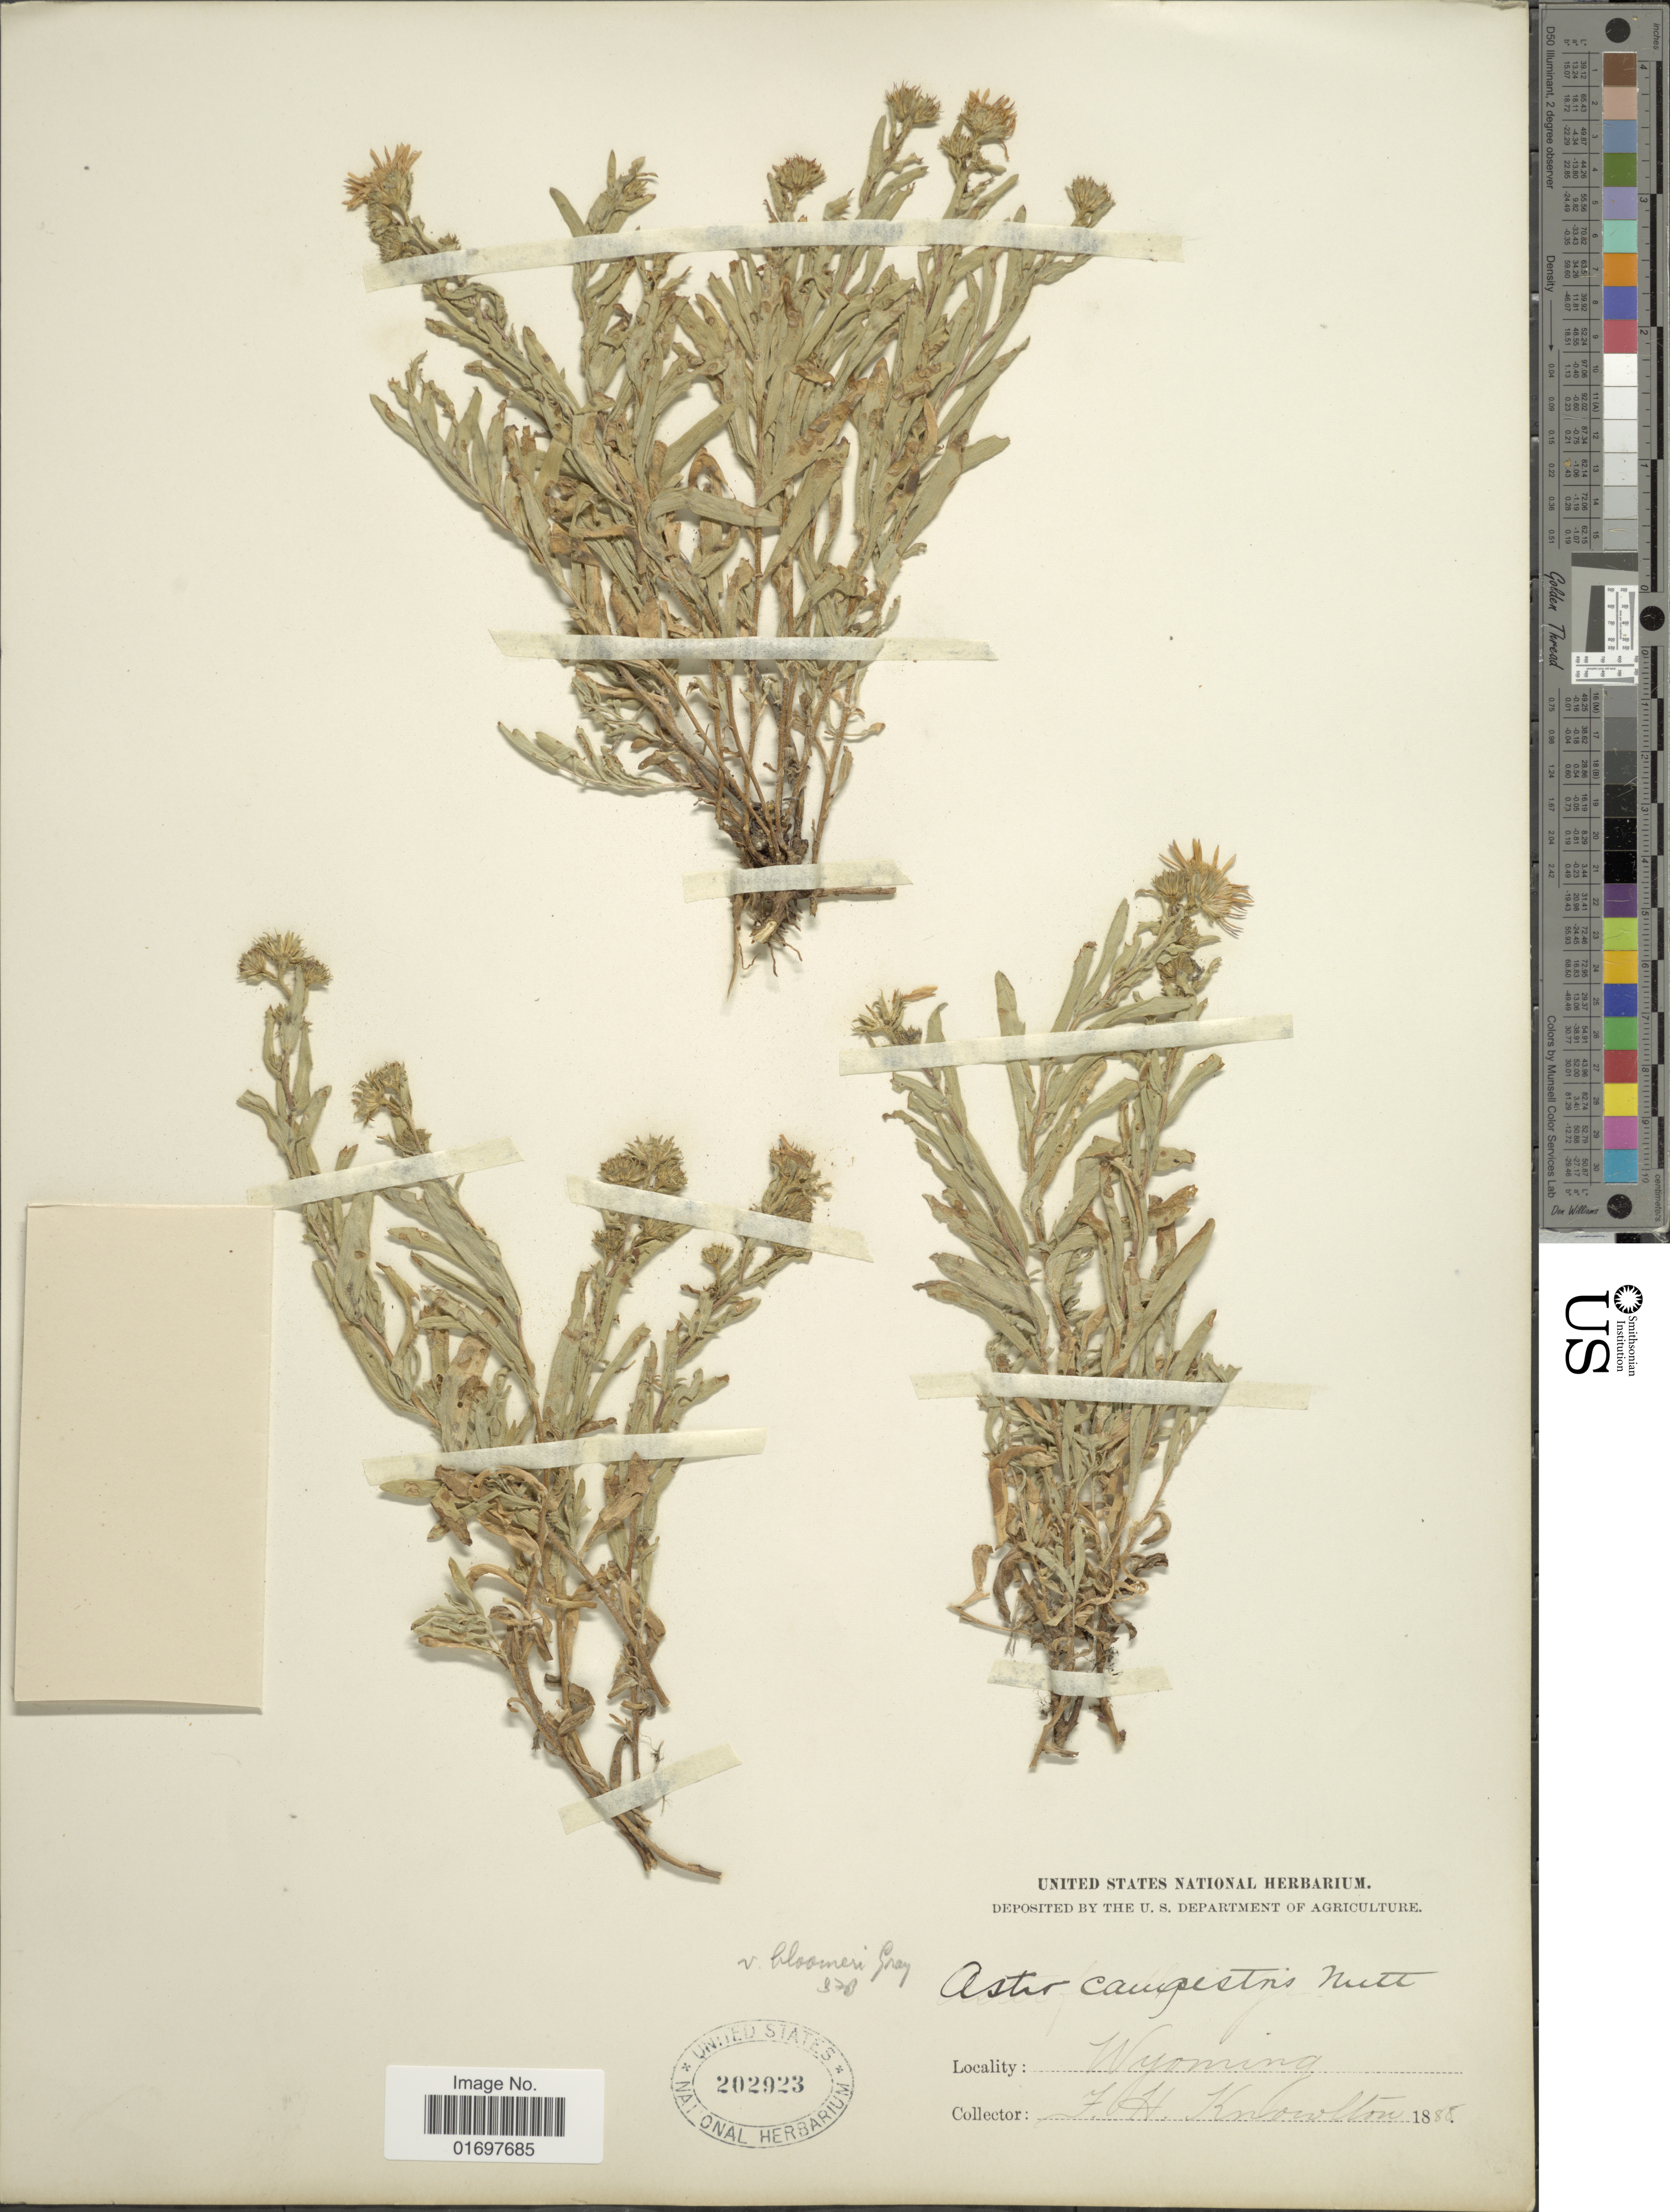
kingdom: Plantae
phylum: Tracheophyta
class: Magnoliopsida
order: Asterales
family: Asteraceae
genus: Symphyotrichum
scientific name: Symphyotrichum campestre var. bloomeri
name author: (A. Gray) G.L. Nesom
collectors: F. H. Knowlton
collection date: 1888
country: United States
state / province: California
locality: Wyoming.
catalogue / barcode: US 202923